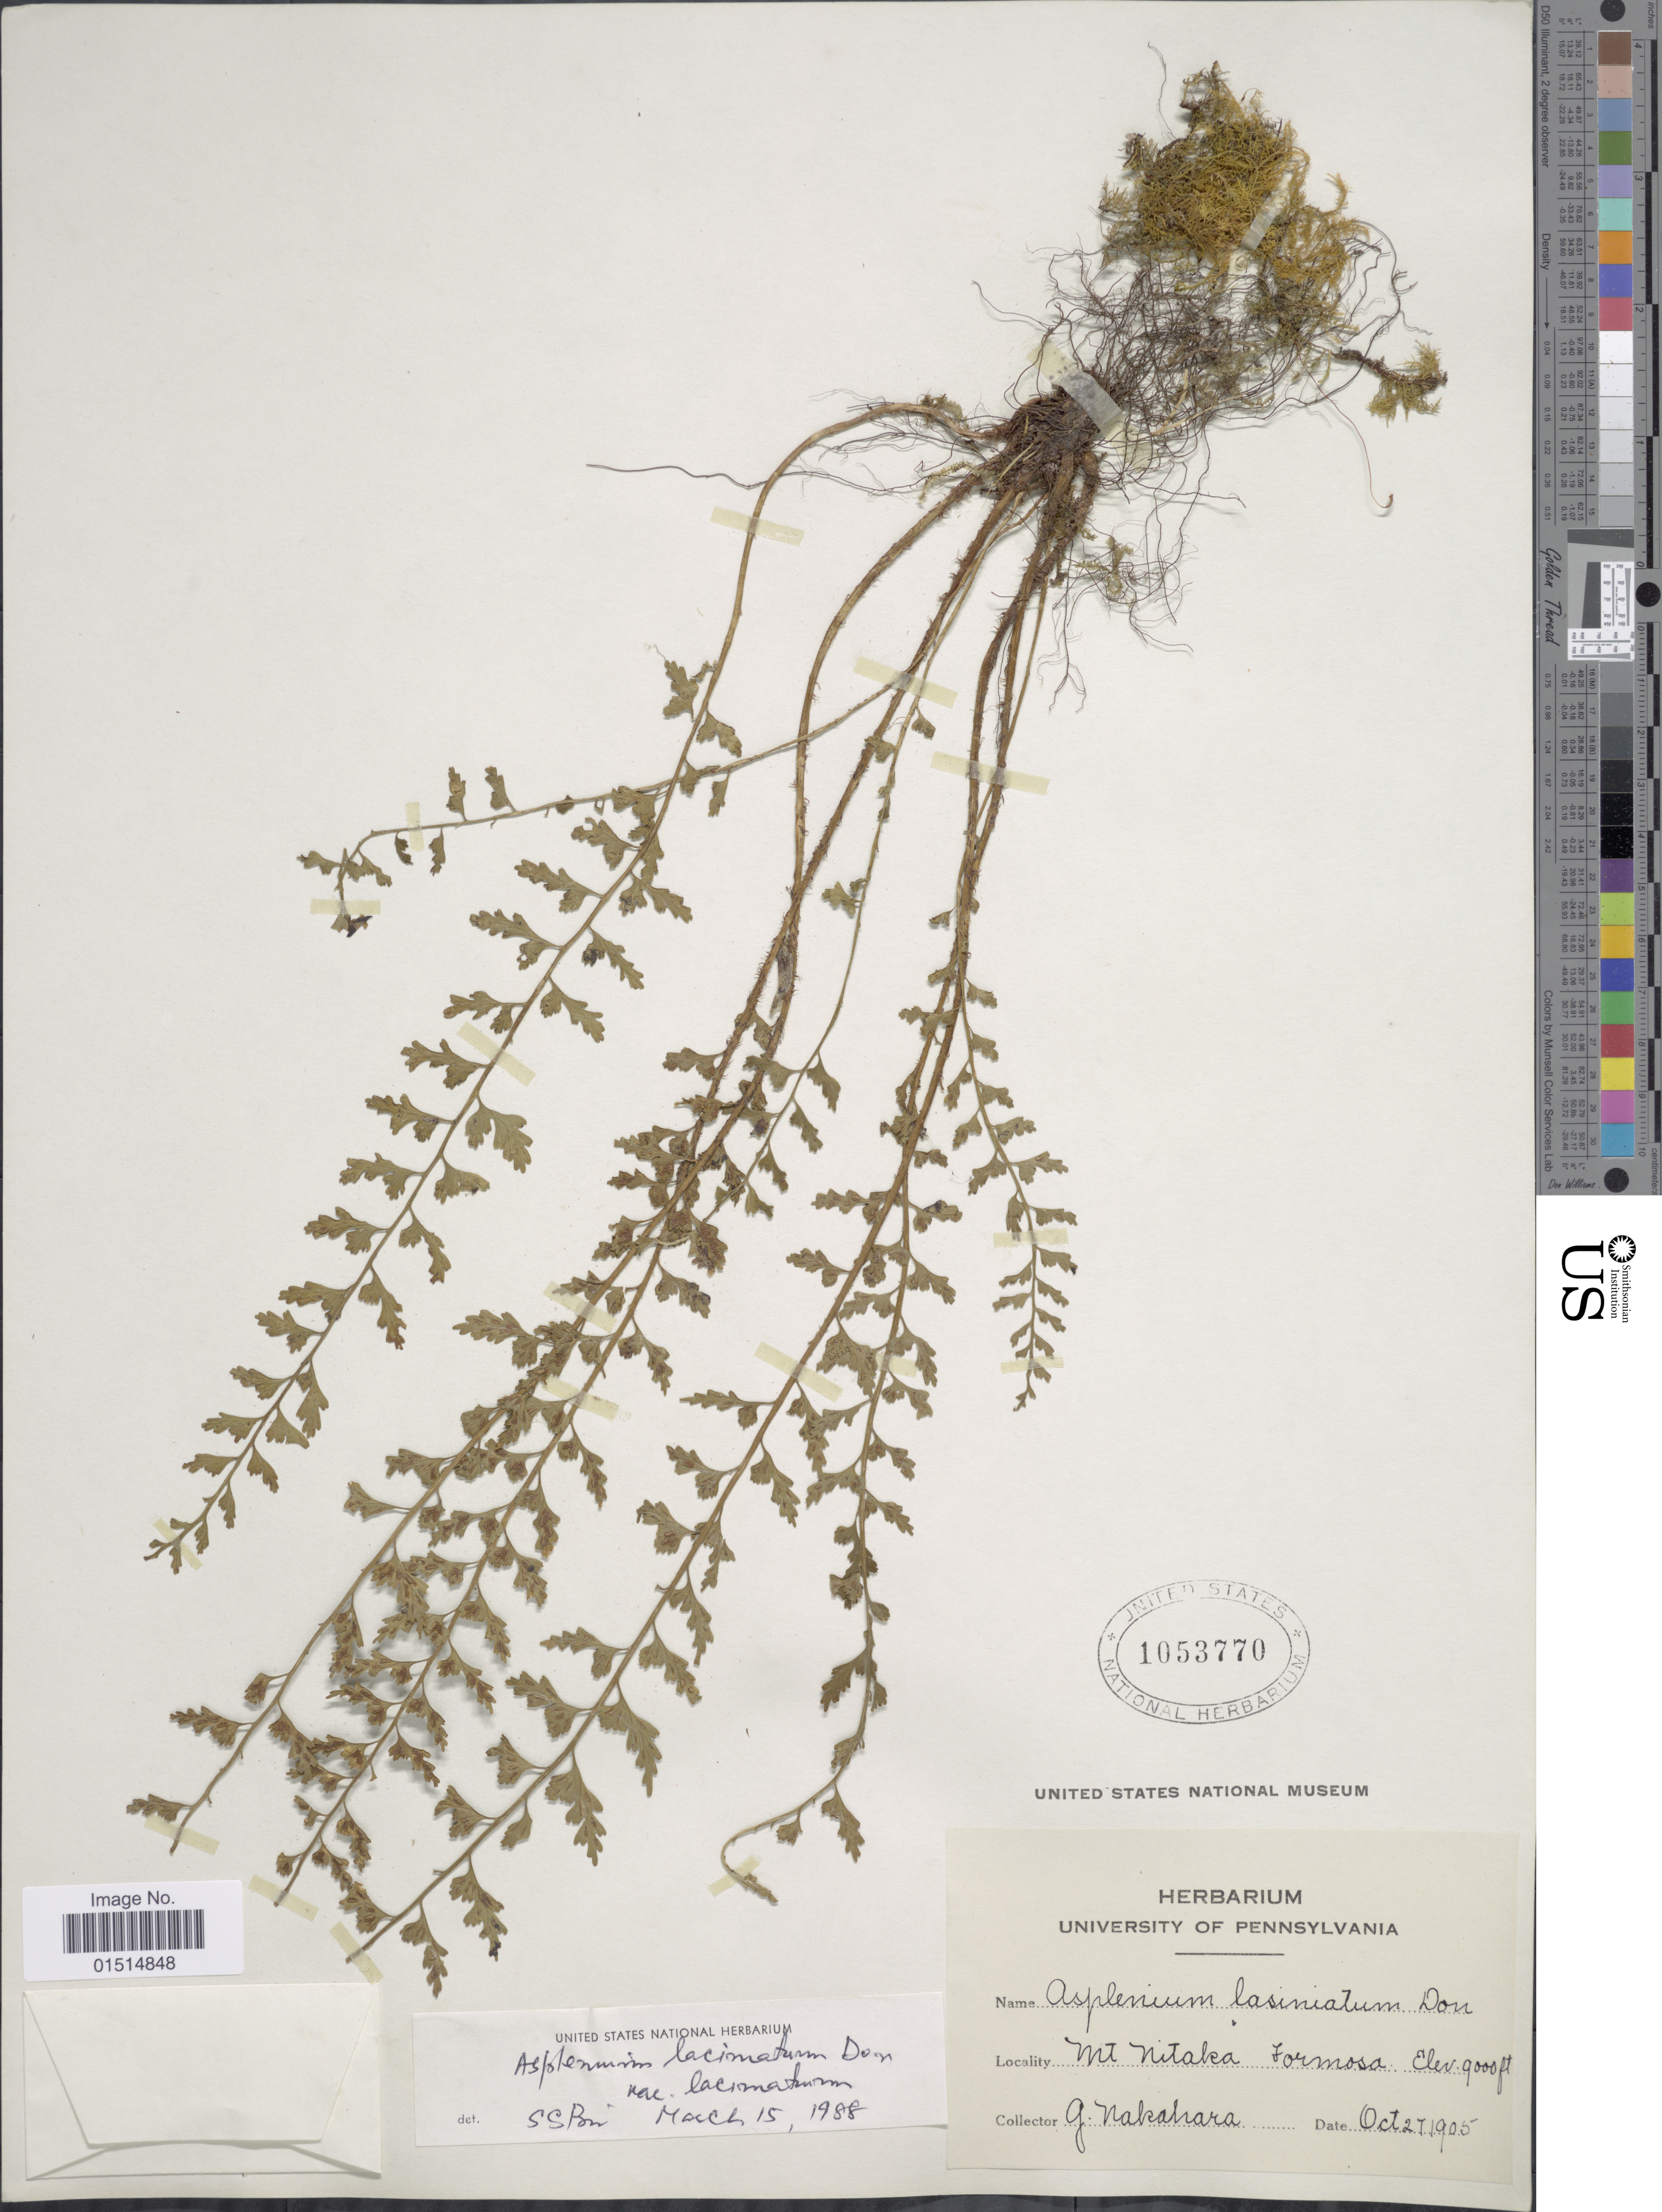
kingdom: Plantae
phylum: Tracheophyta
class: Polypodiopsida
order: Polypodiales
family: Aspleniaceae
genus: Asplenium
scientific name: Asplenium guenzianum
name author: Mett.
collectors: G. Nakahara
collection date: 1905-10-27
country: Taiwan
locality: Formosanae. Mount Niitaka.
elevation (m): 2743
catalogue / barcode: US 1053770